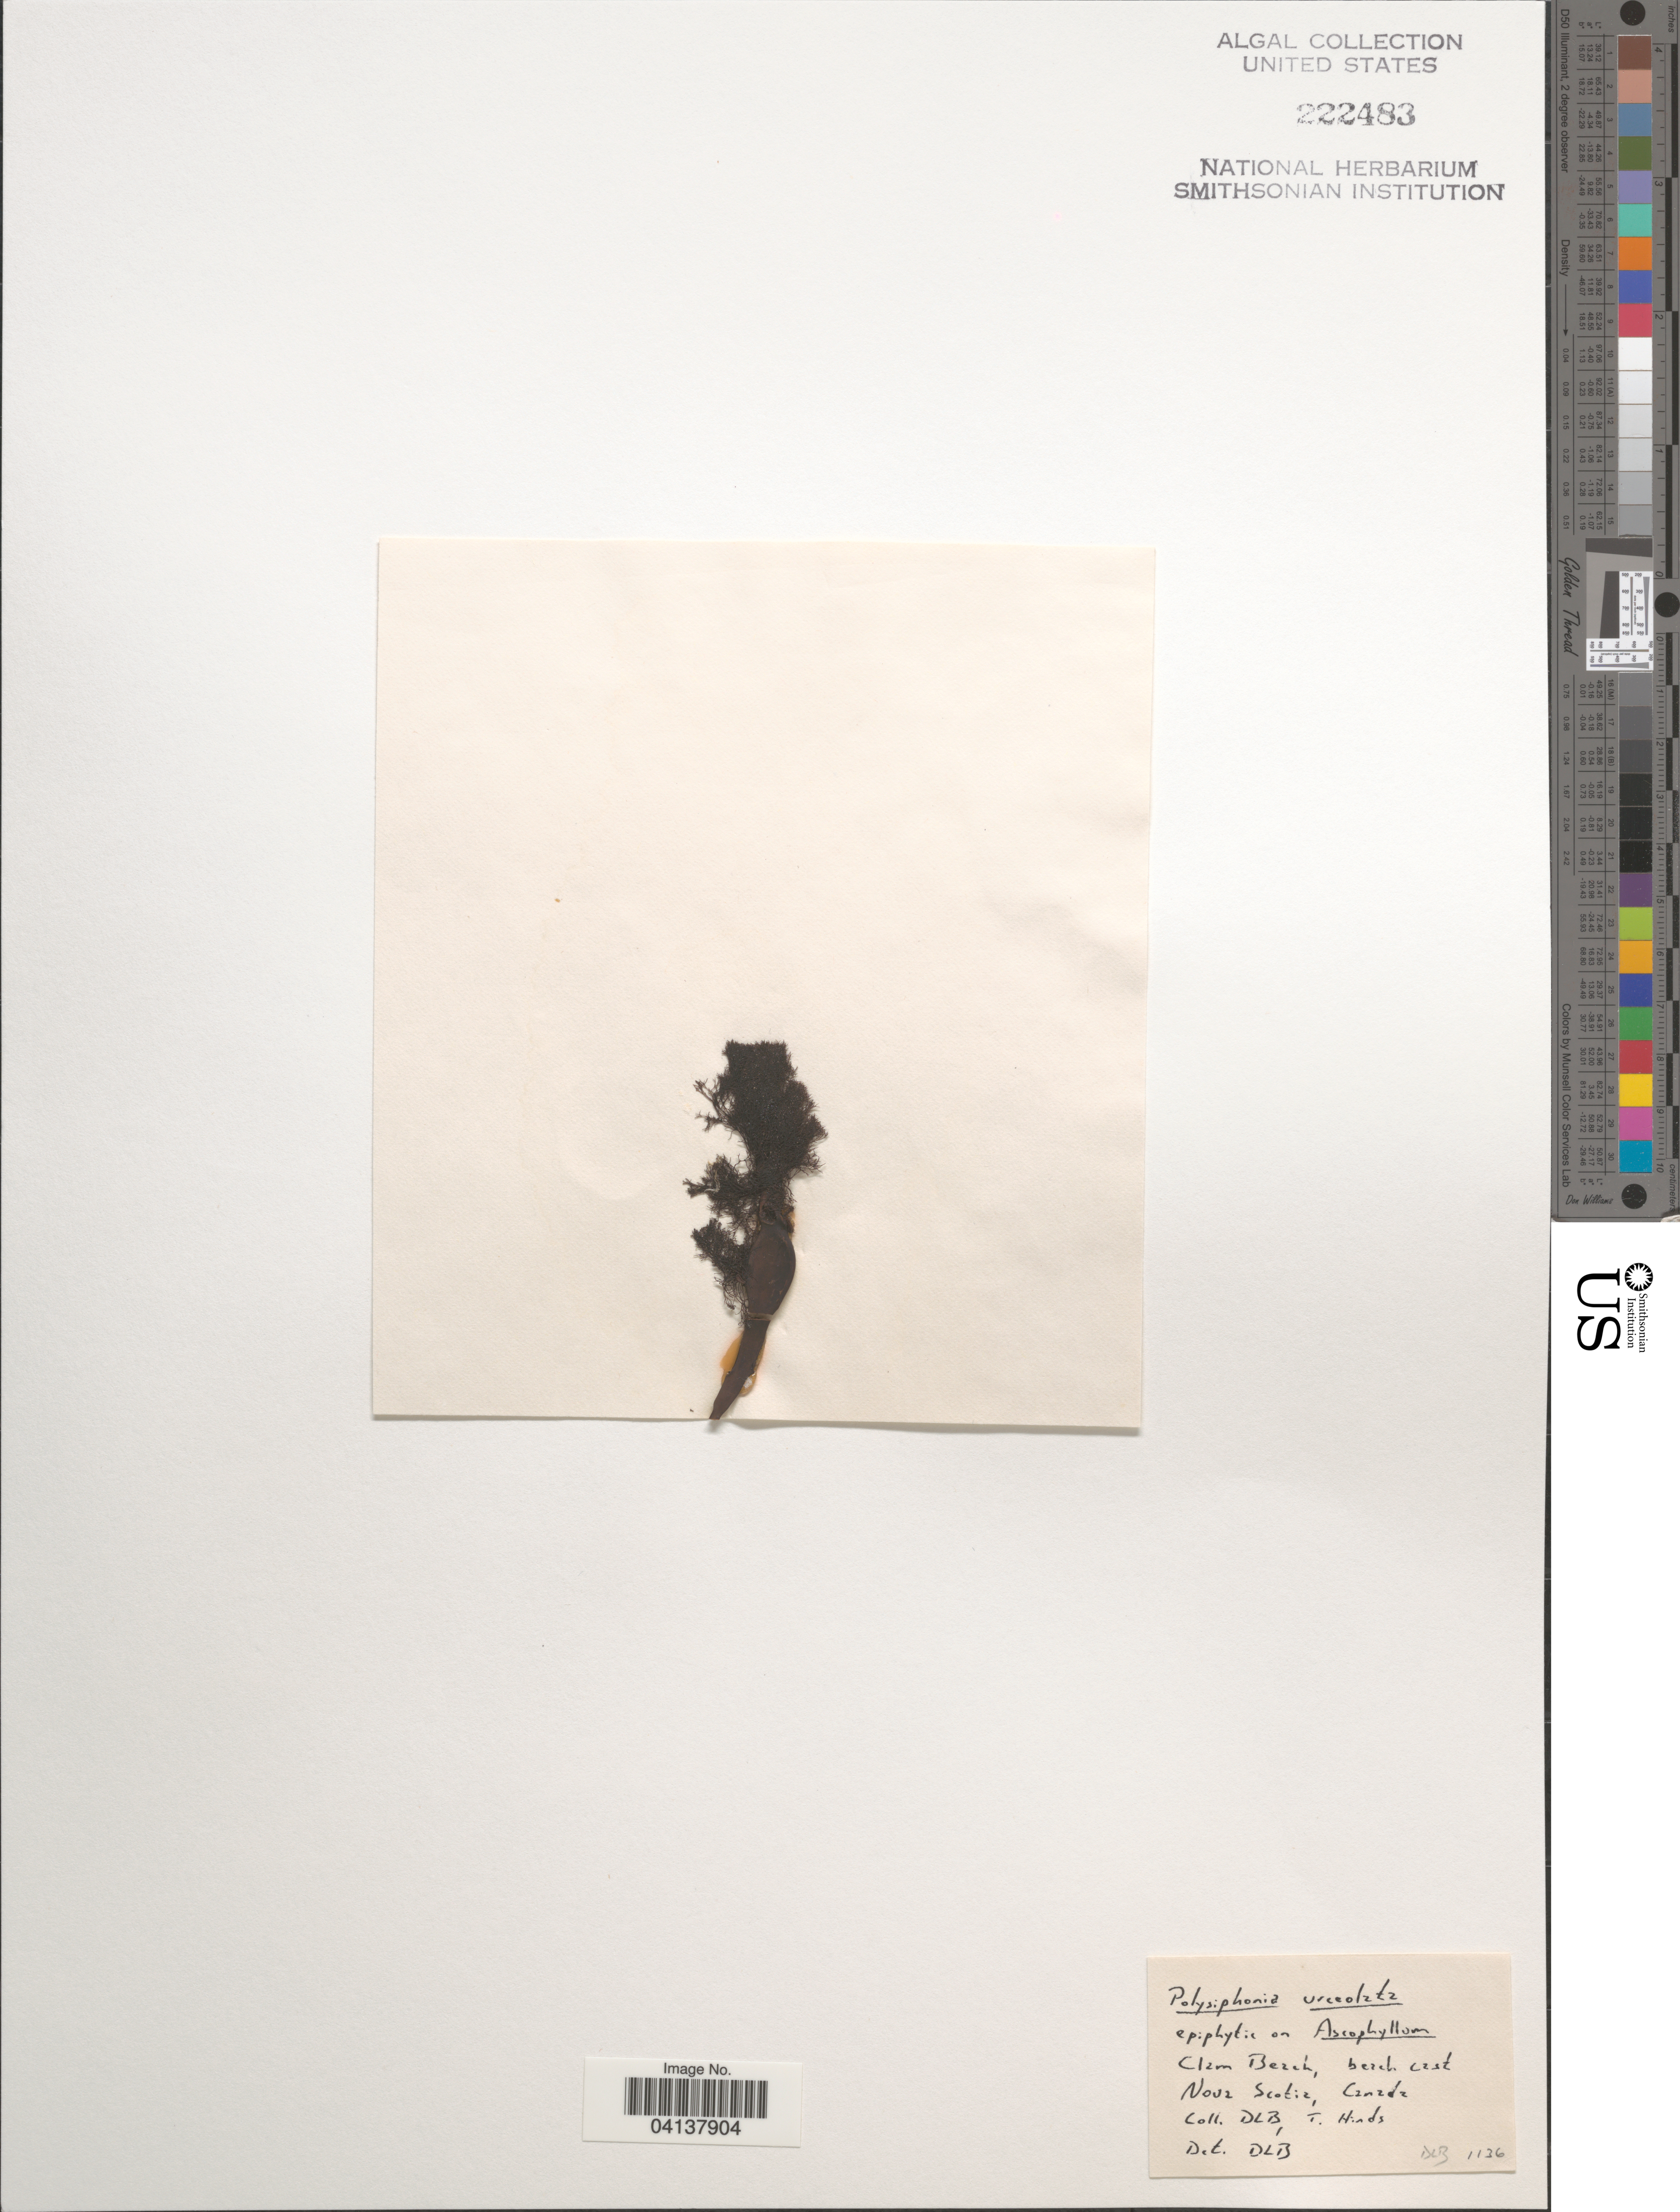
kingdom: Plantae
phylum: Rhodophyta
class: Florideophyceae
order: Ceramiales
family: Rhodomelaceae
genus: Polysiphonia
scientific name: Polysiphonia urceolata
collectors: D. L. B. & T. E. Hinds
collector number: DLB1136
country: Canada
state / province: Nova Scotia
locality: Clam Beach, beach cast.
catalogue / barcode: US 222483